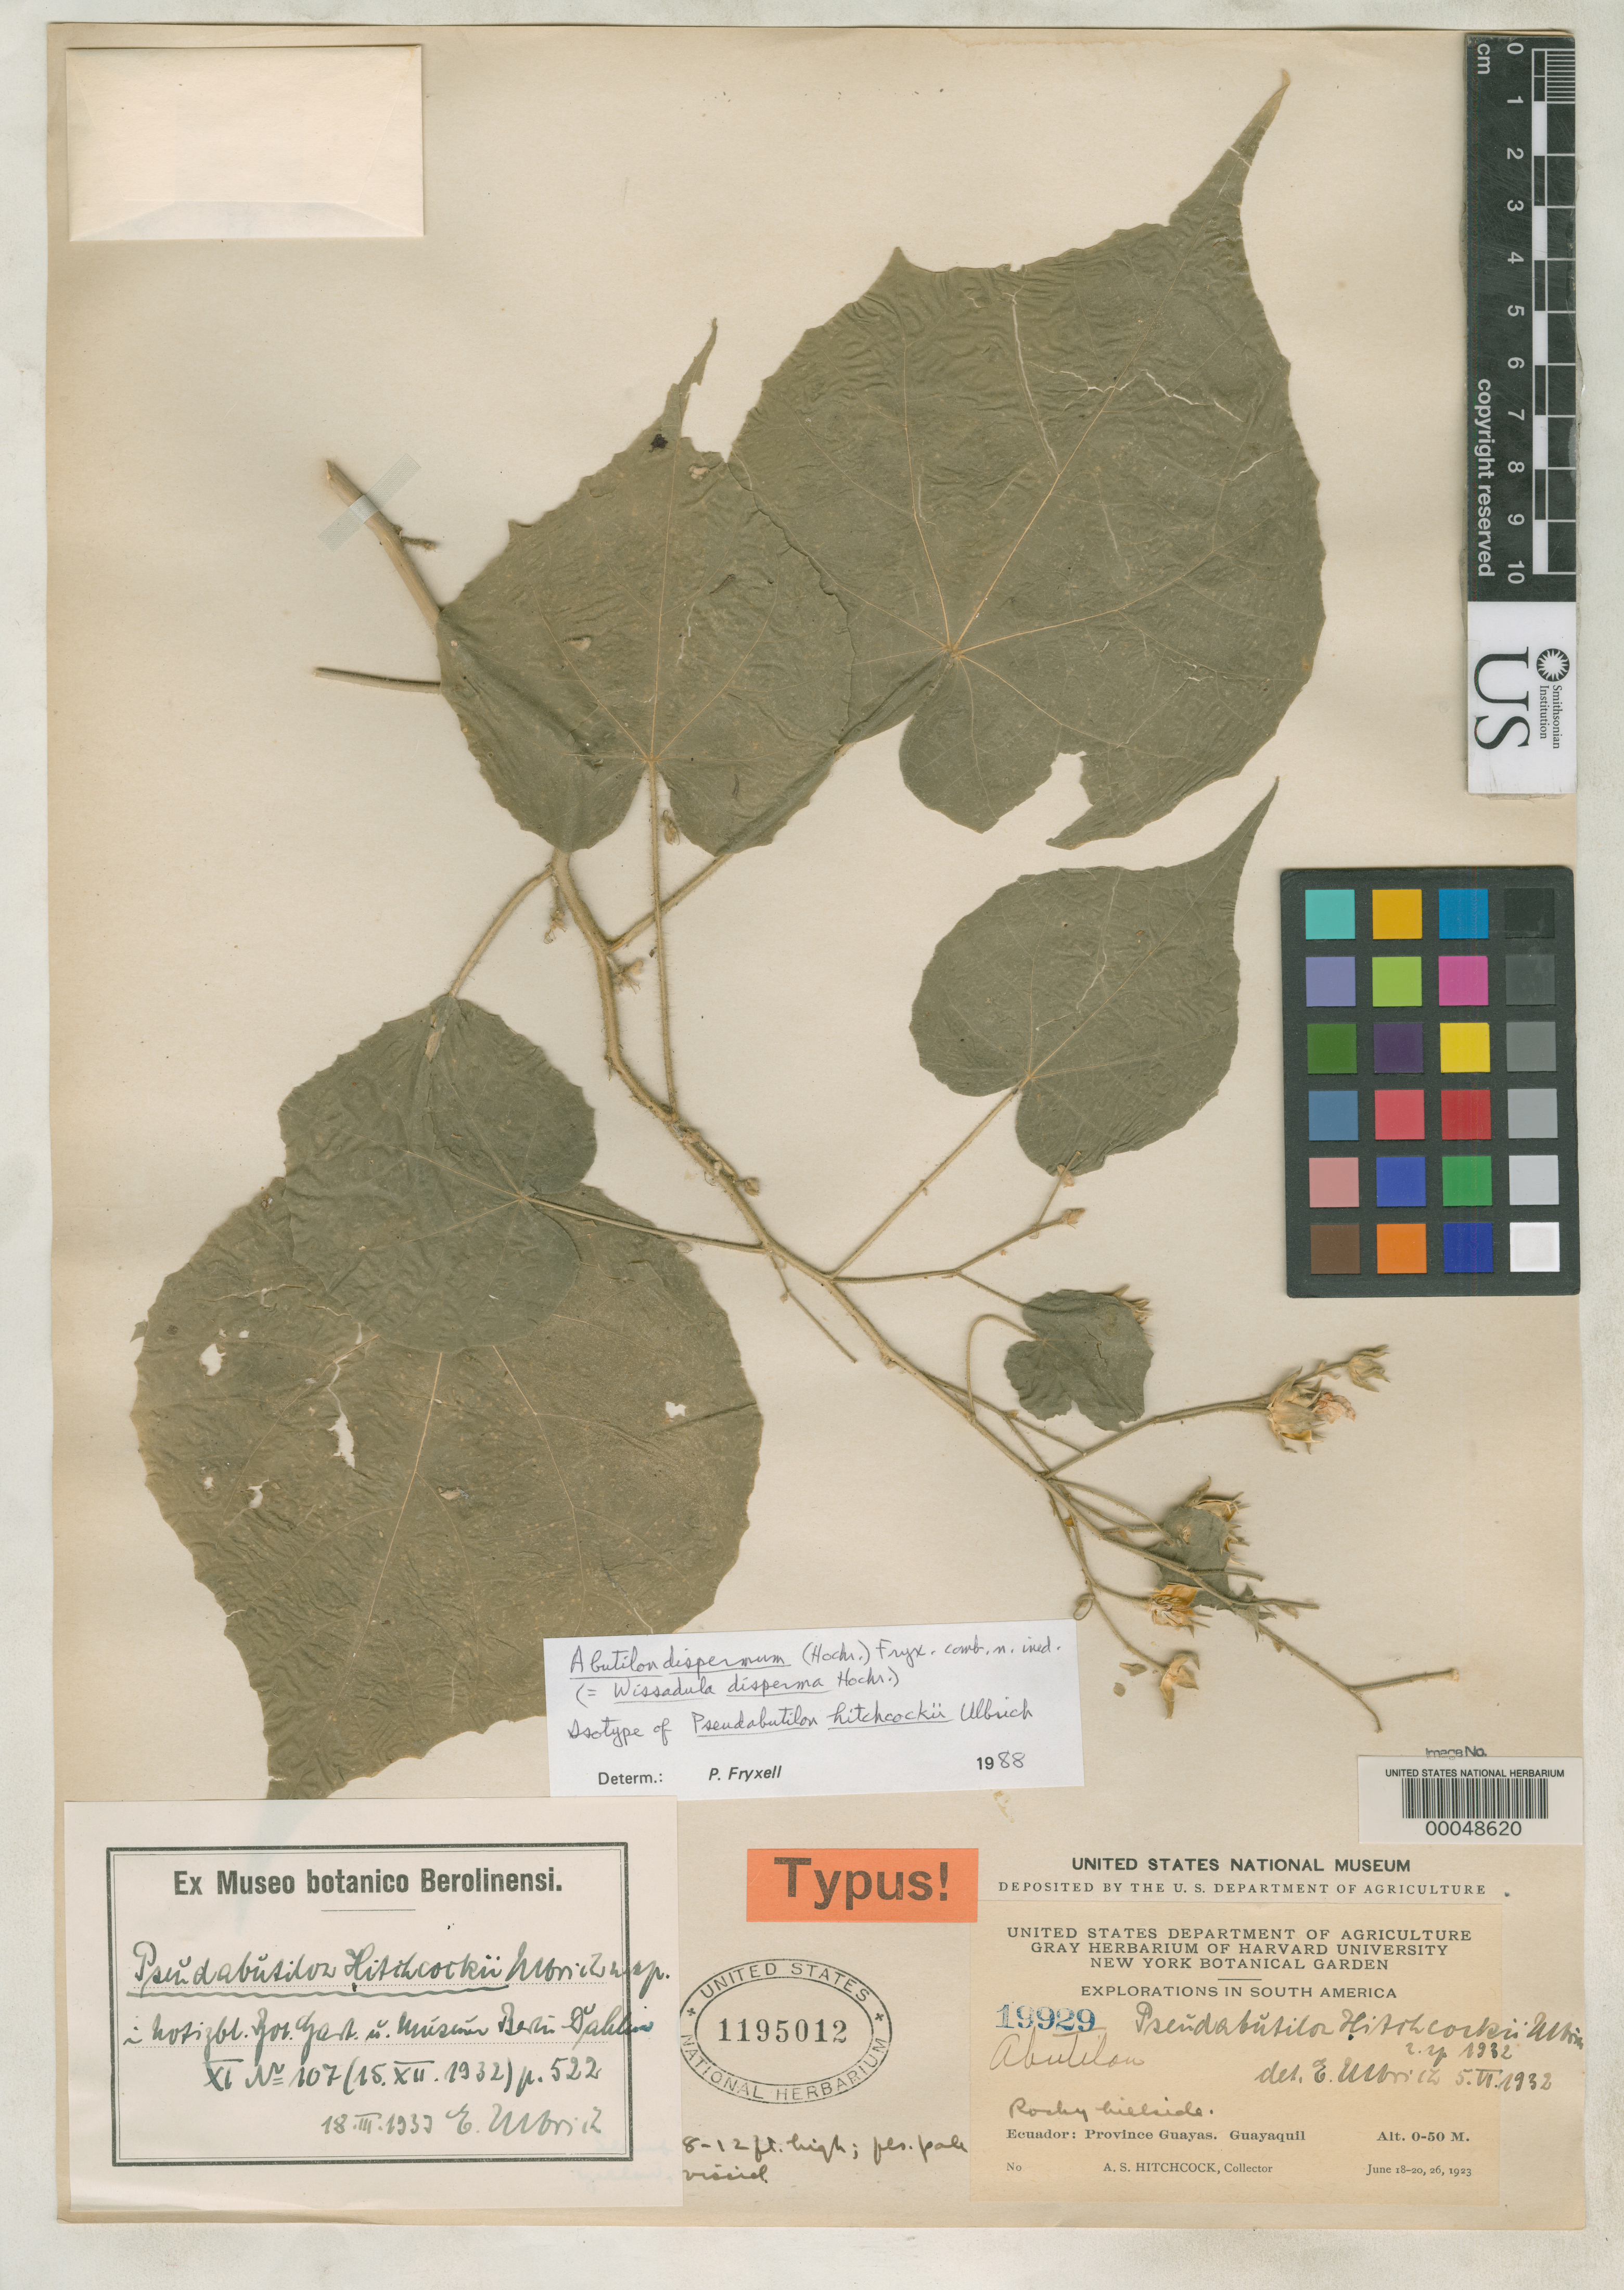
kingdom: Plantae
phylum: Tracheophyta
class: Magnoliopsida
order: Malvales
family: Malvaceae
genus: Pseudabutilon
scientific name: Pseudabutilon hitchcockii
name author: Ulbr.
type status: Isotype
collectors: A. S. Hitchcock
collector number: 119929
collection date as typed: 18 Jun 1923 to 26 Jun 1923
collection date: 1923-06-18/1923-06-26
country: Ecuador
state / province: Guayas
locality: Guayaquil.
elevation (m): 0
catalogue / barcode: US 1195012